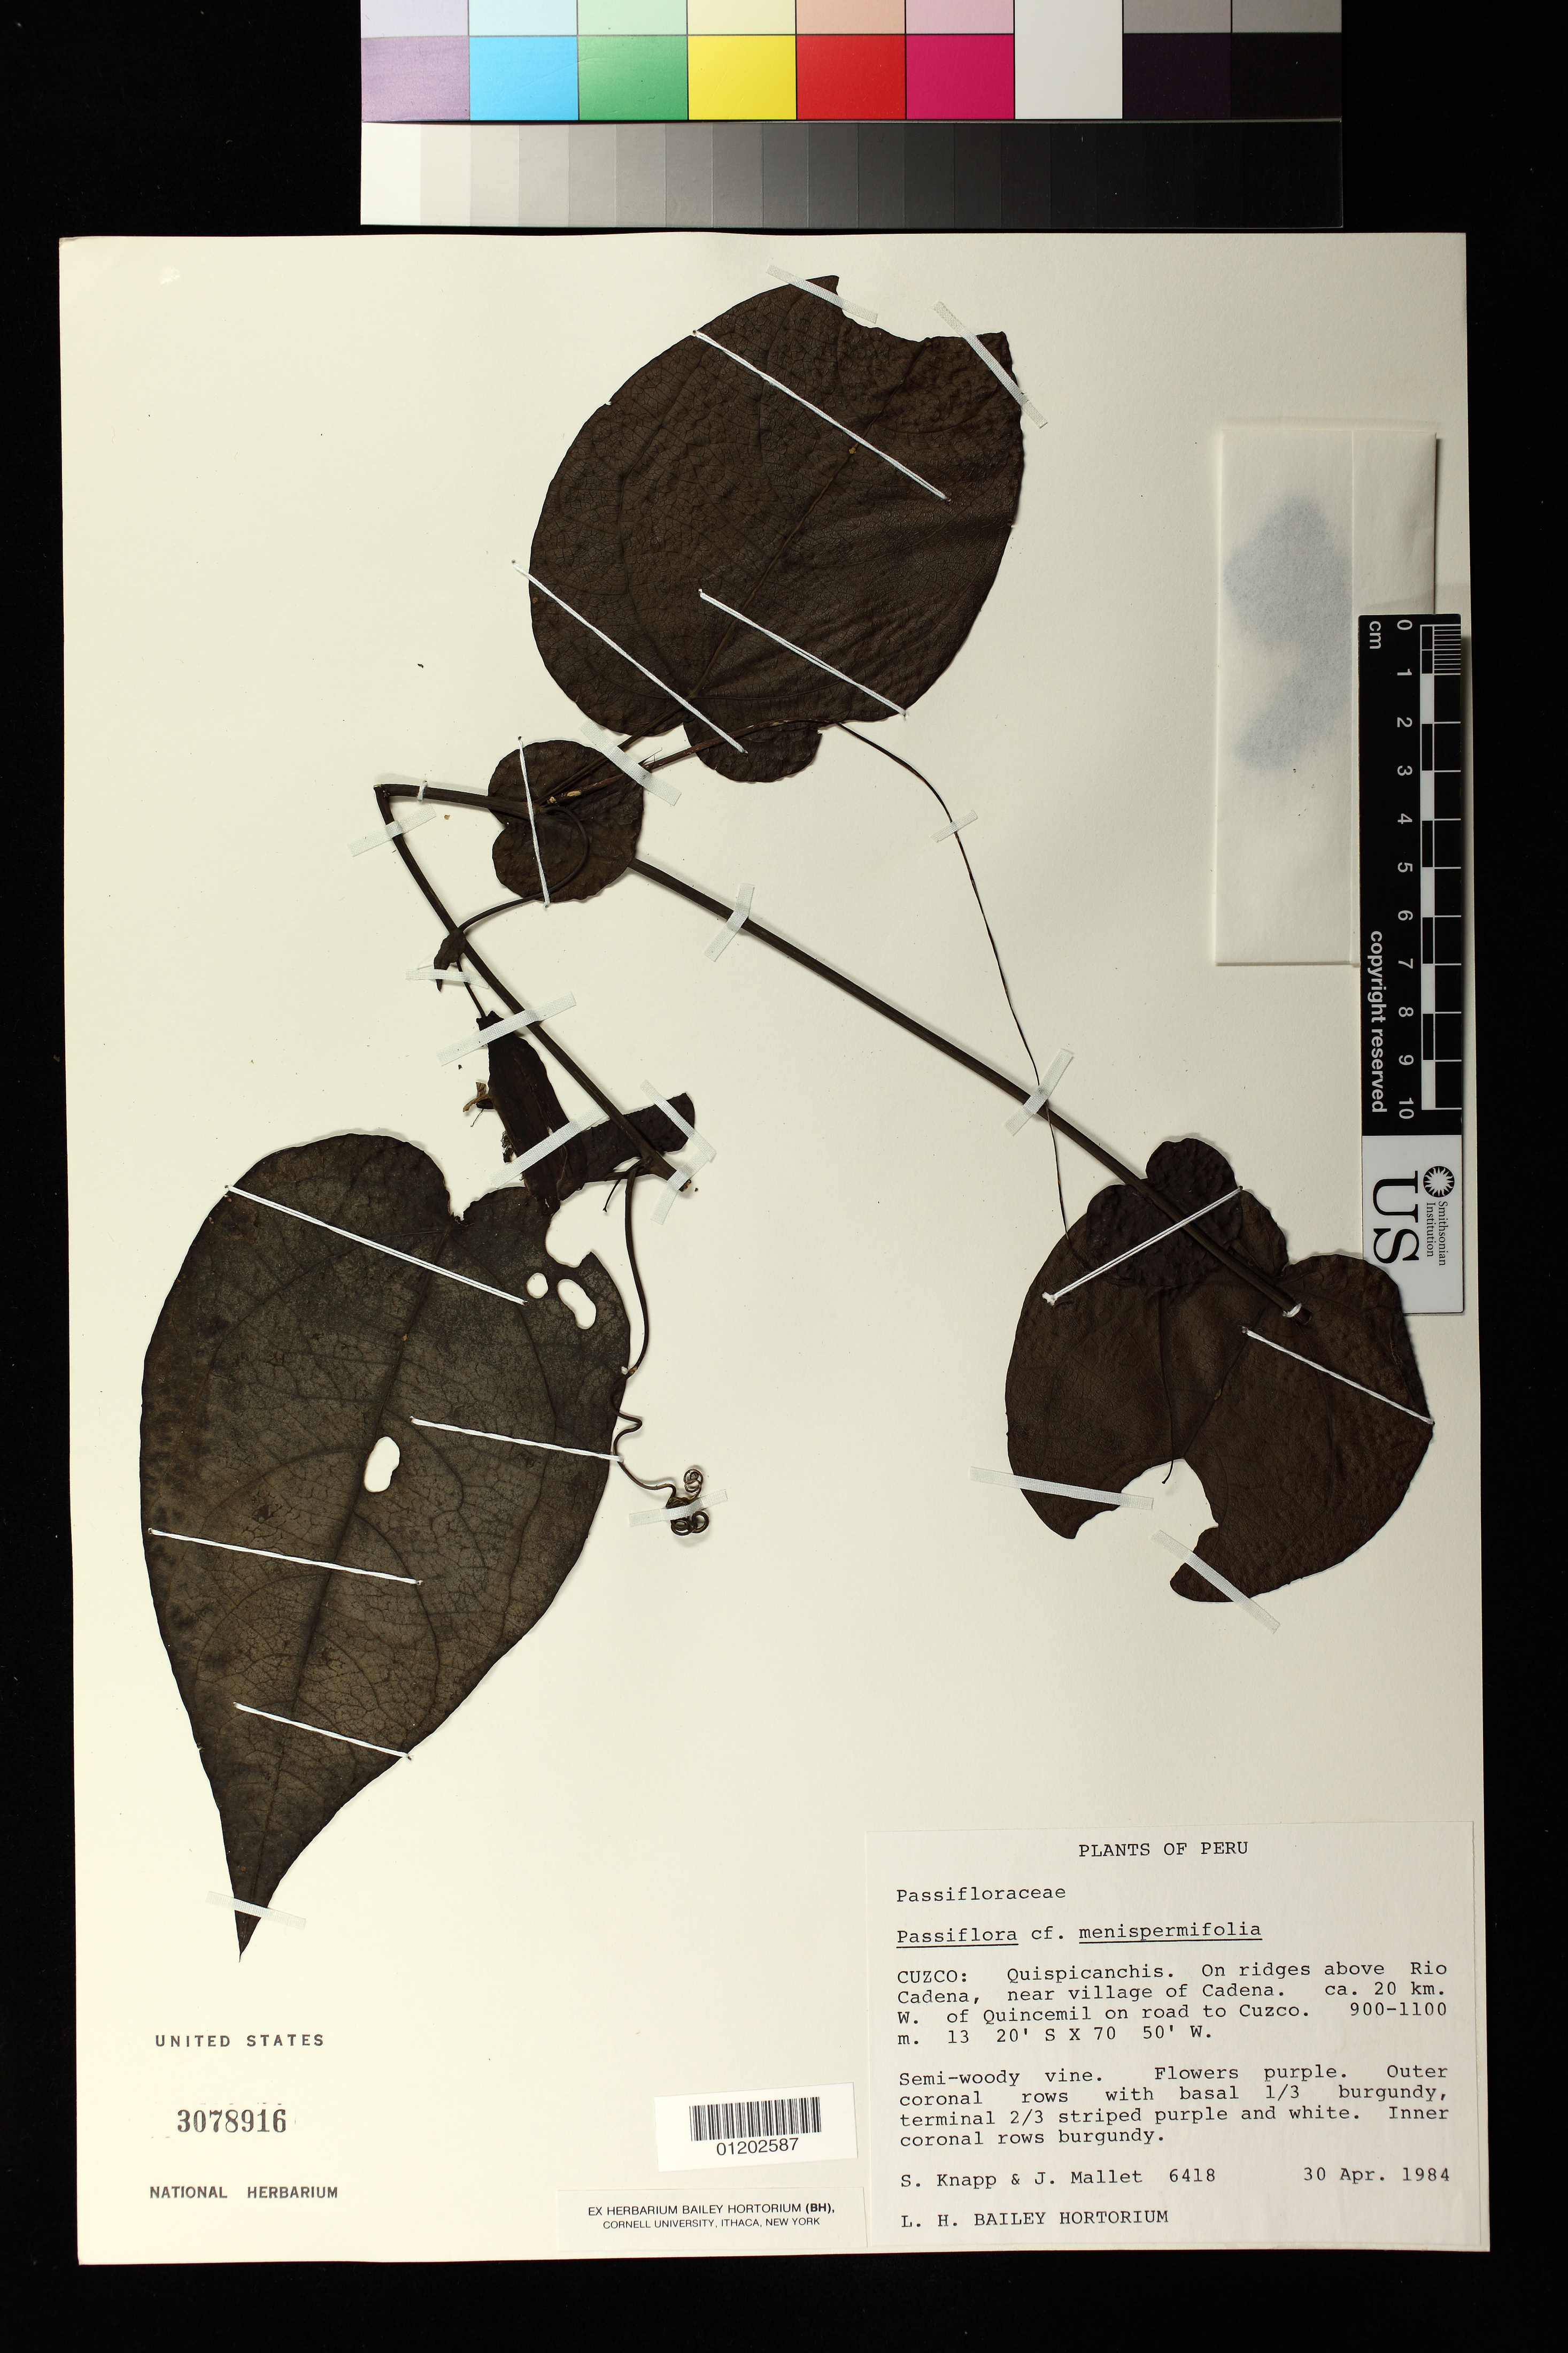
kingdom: Plantae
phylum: Tracheophyta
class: Magnoliopsida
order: Malpighiales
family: Passifloraceae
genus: Passiflora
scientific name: Passiflora menispermifolia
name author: Kunth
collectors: S. Knapp & J. Mallet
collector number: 6418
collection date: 1984-04-30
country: Peru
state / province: Cusco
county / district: Quispicanchis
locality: On ridges above Rio Cadena, near village of Cadena. ca. 20 im. W. of Quincemil on road to Cuzco.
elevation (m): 900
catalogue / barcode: US 3078916